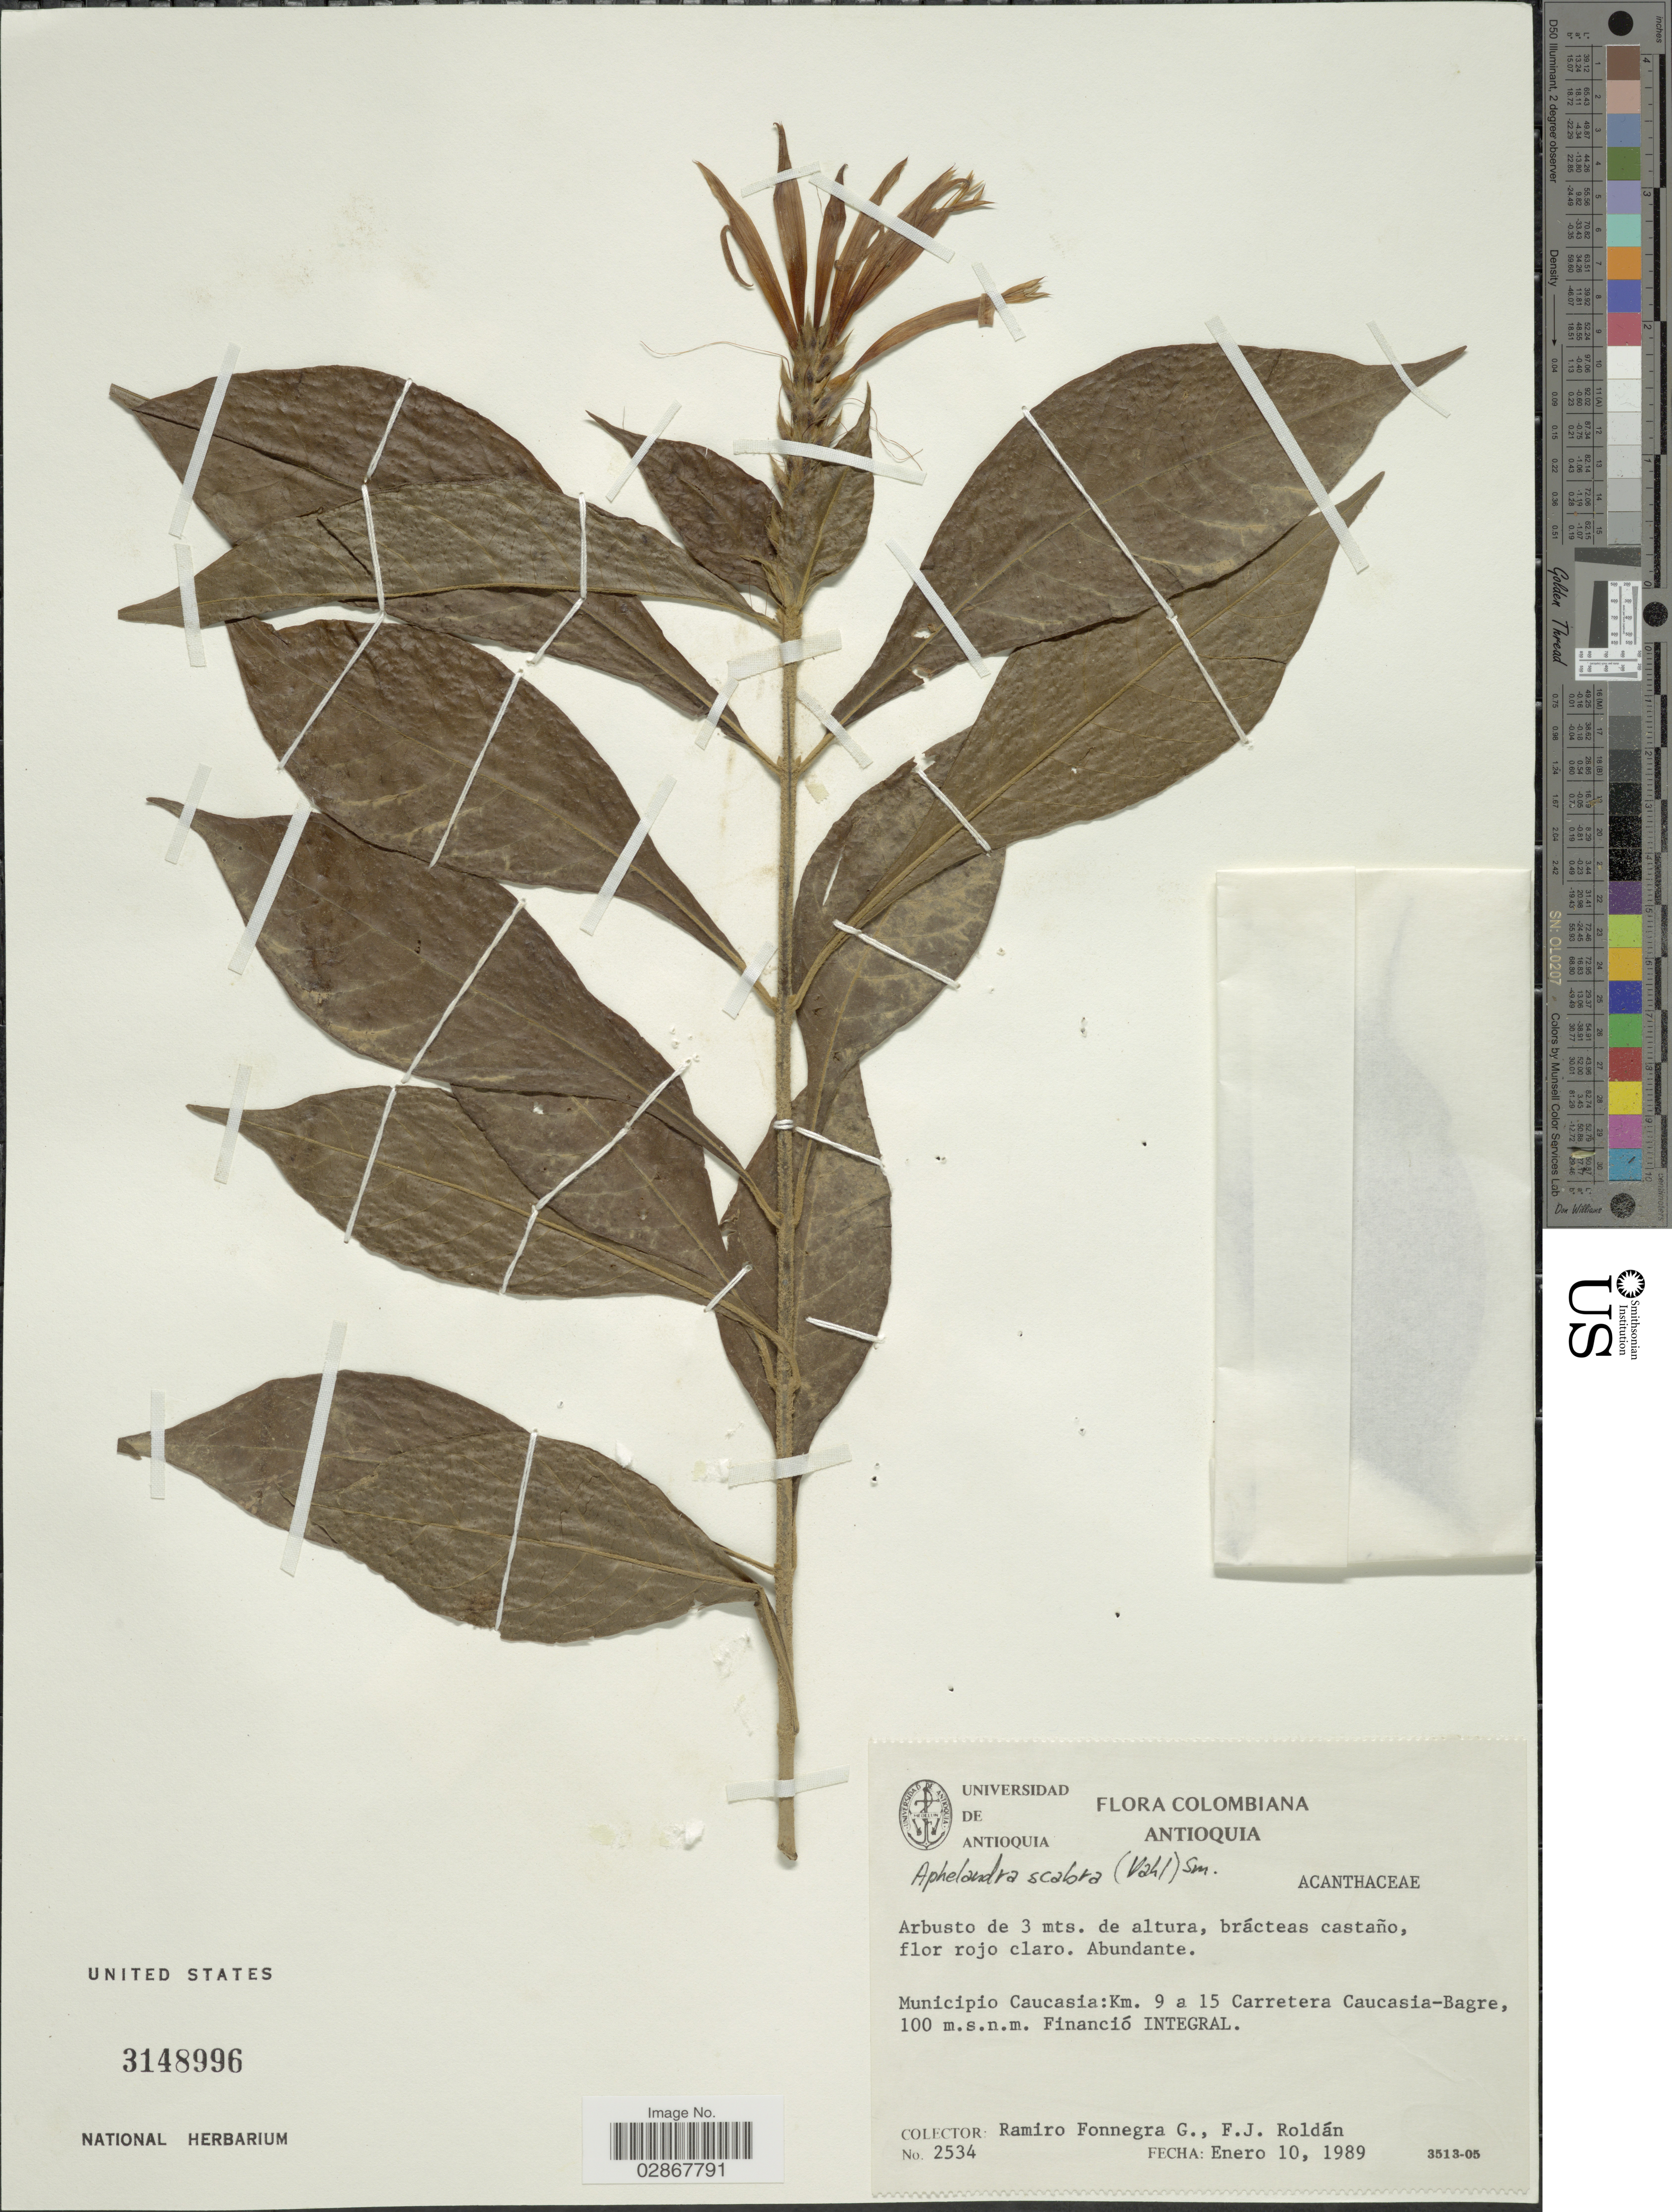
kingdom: Plantae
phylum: Tracheophyta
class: Magnoliopsida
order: Lamiales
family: Acanthaceae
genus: Aphelandra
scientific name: Aphelandra scabra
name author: (Vahl) Sm.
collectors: R. Fonnegra G. & F. J. Roldán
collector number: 2534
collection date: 1989-01-10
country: Colombia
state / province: Antioquia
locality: Municipio Caucasia: Km 9 a 15 Carretera Caucasia-Bagre.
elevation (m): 100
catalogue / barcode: US 3148996